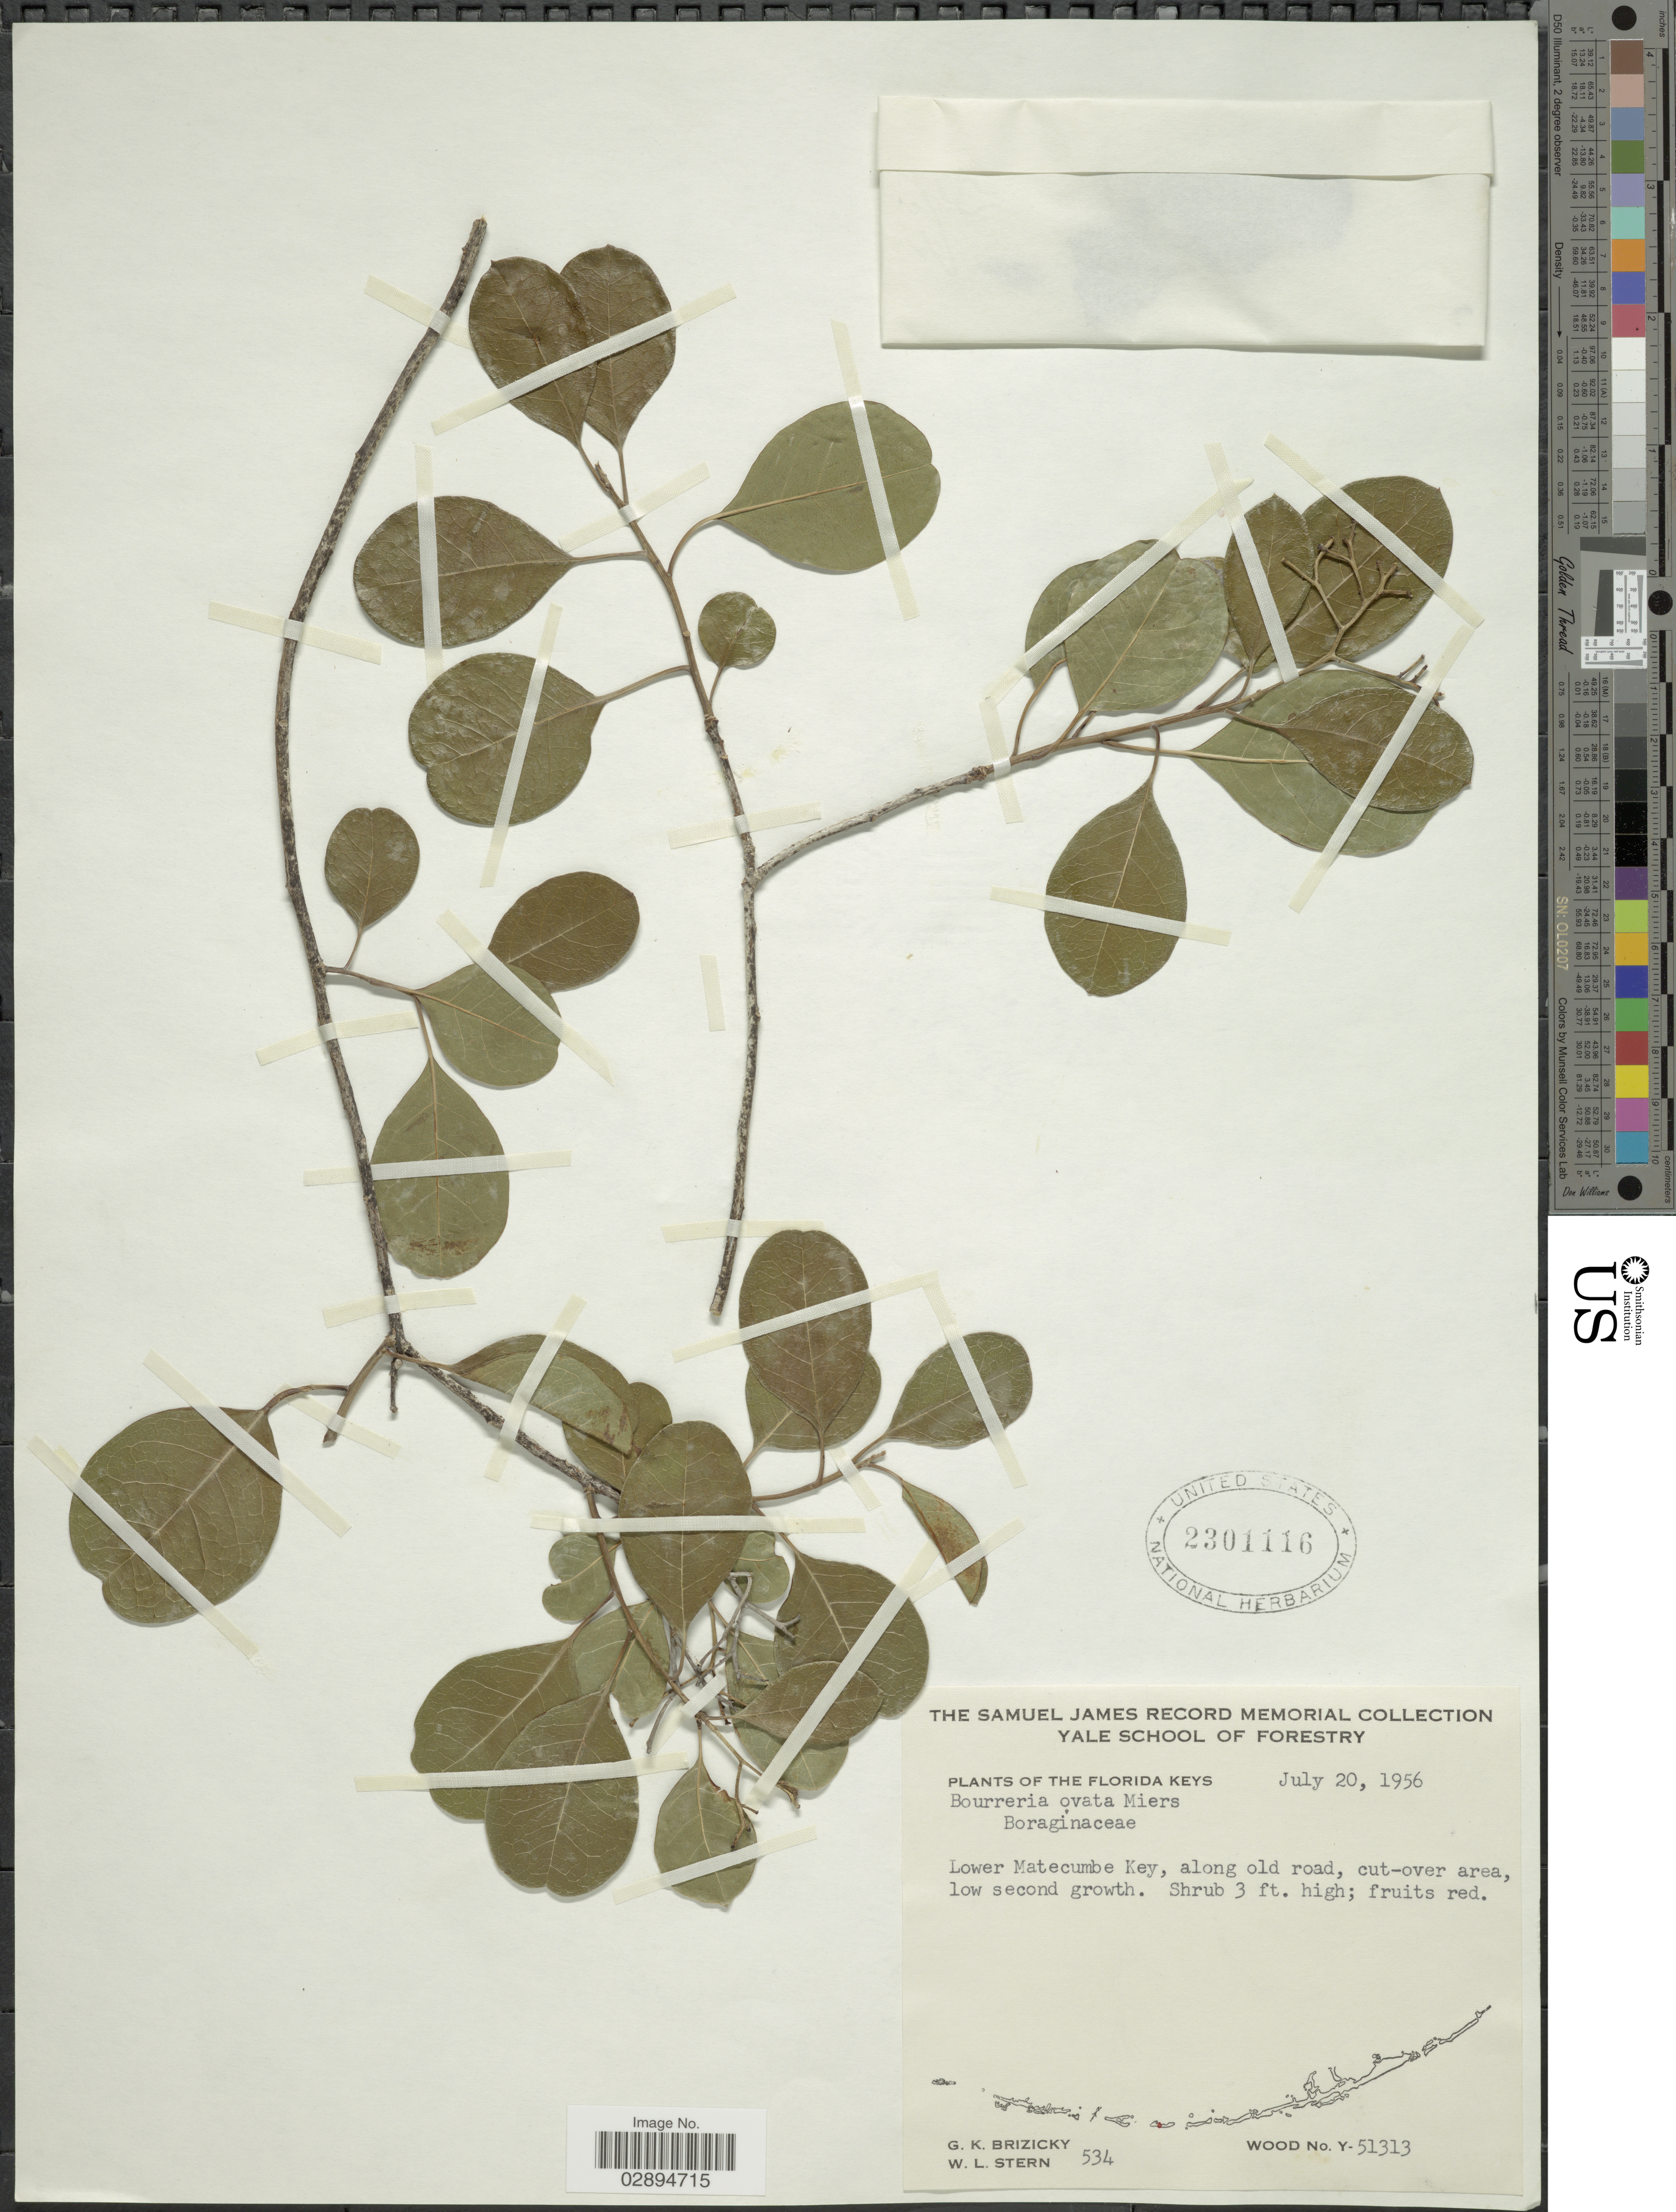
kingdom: Plantae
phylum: Tracheophyta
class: Magnoliopsida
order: Boraginales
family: Ehretiaceae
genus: Bourreria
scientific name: Bourreria ovata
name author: Miers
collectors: G. K. Brizicky & W. L. Stern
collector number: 534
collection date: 1956-07-20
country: United States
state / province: Florida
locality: The Florida Keys. Lower Matecumbe Key, along old road, cut-over area, low second growth.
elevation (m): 1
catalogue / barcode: US 2301116